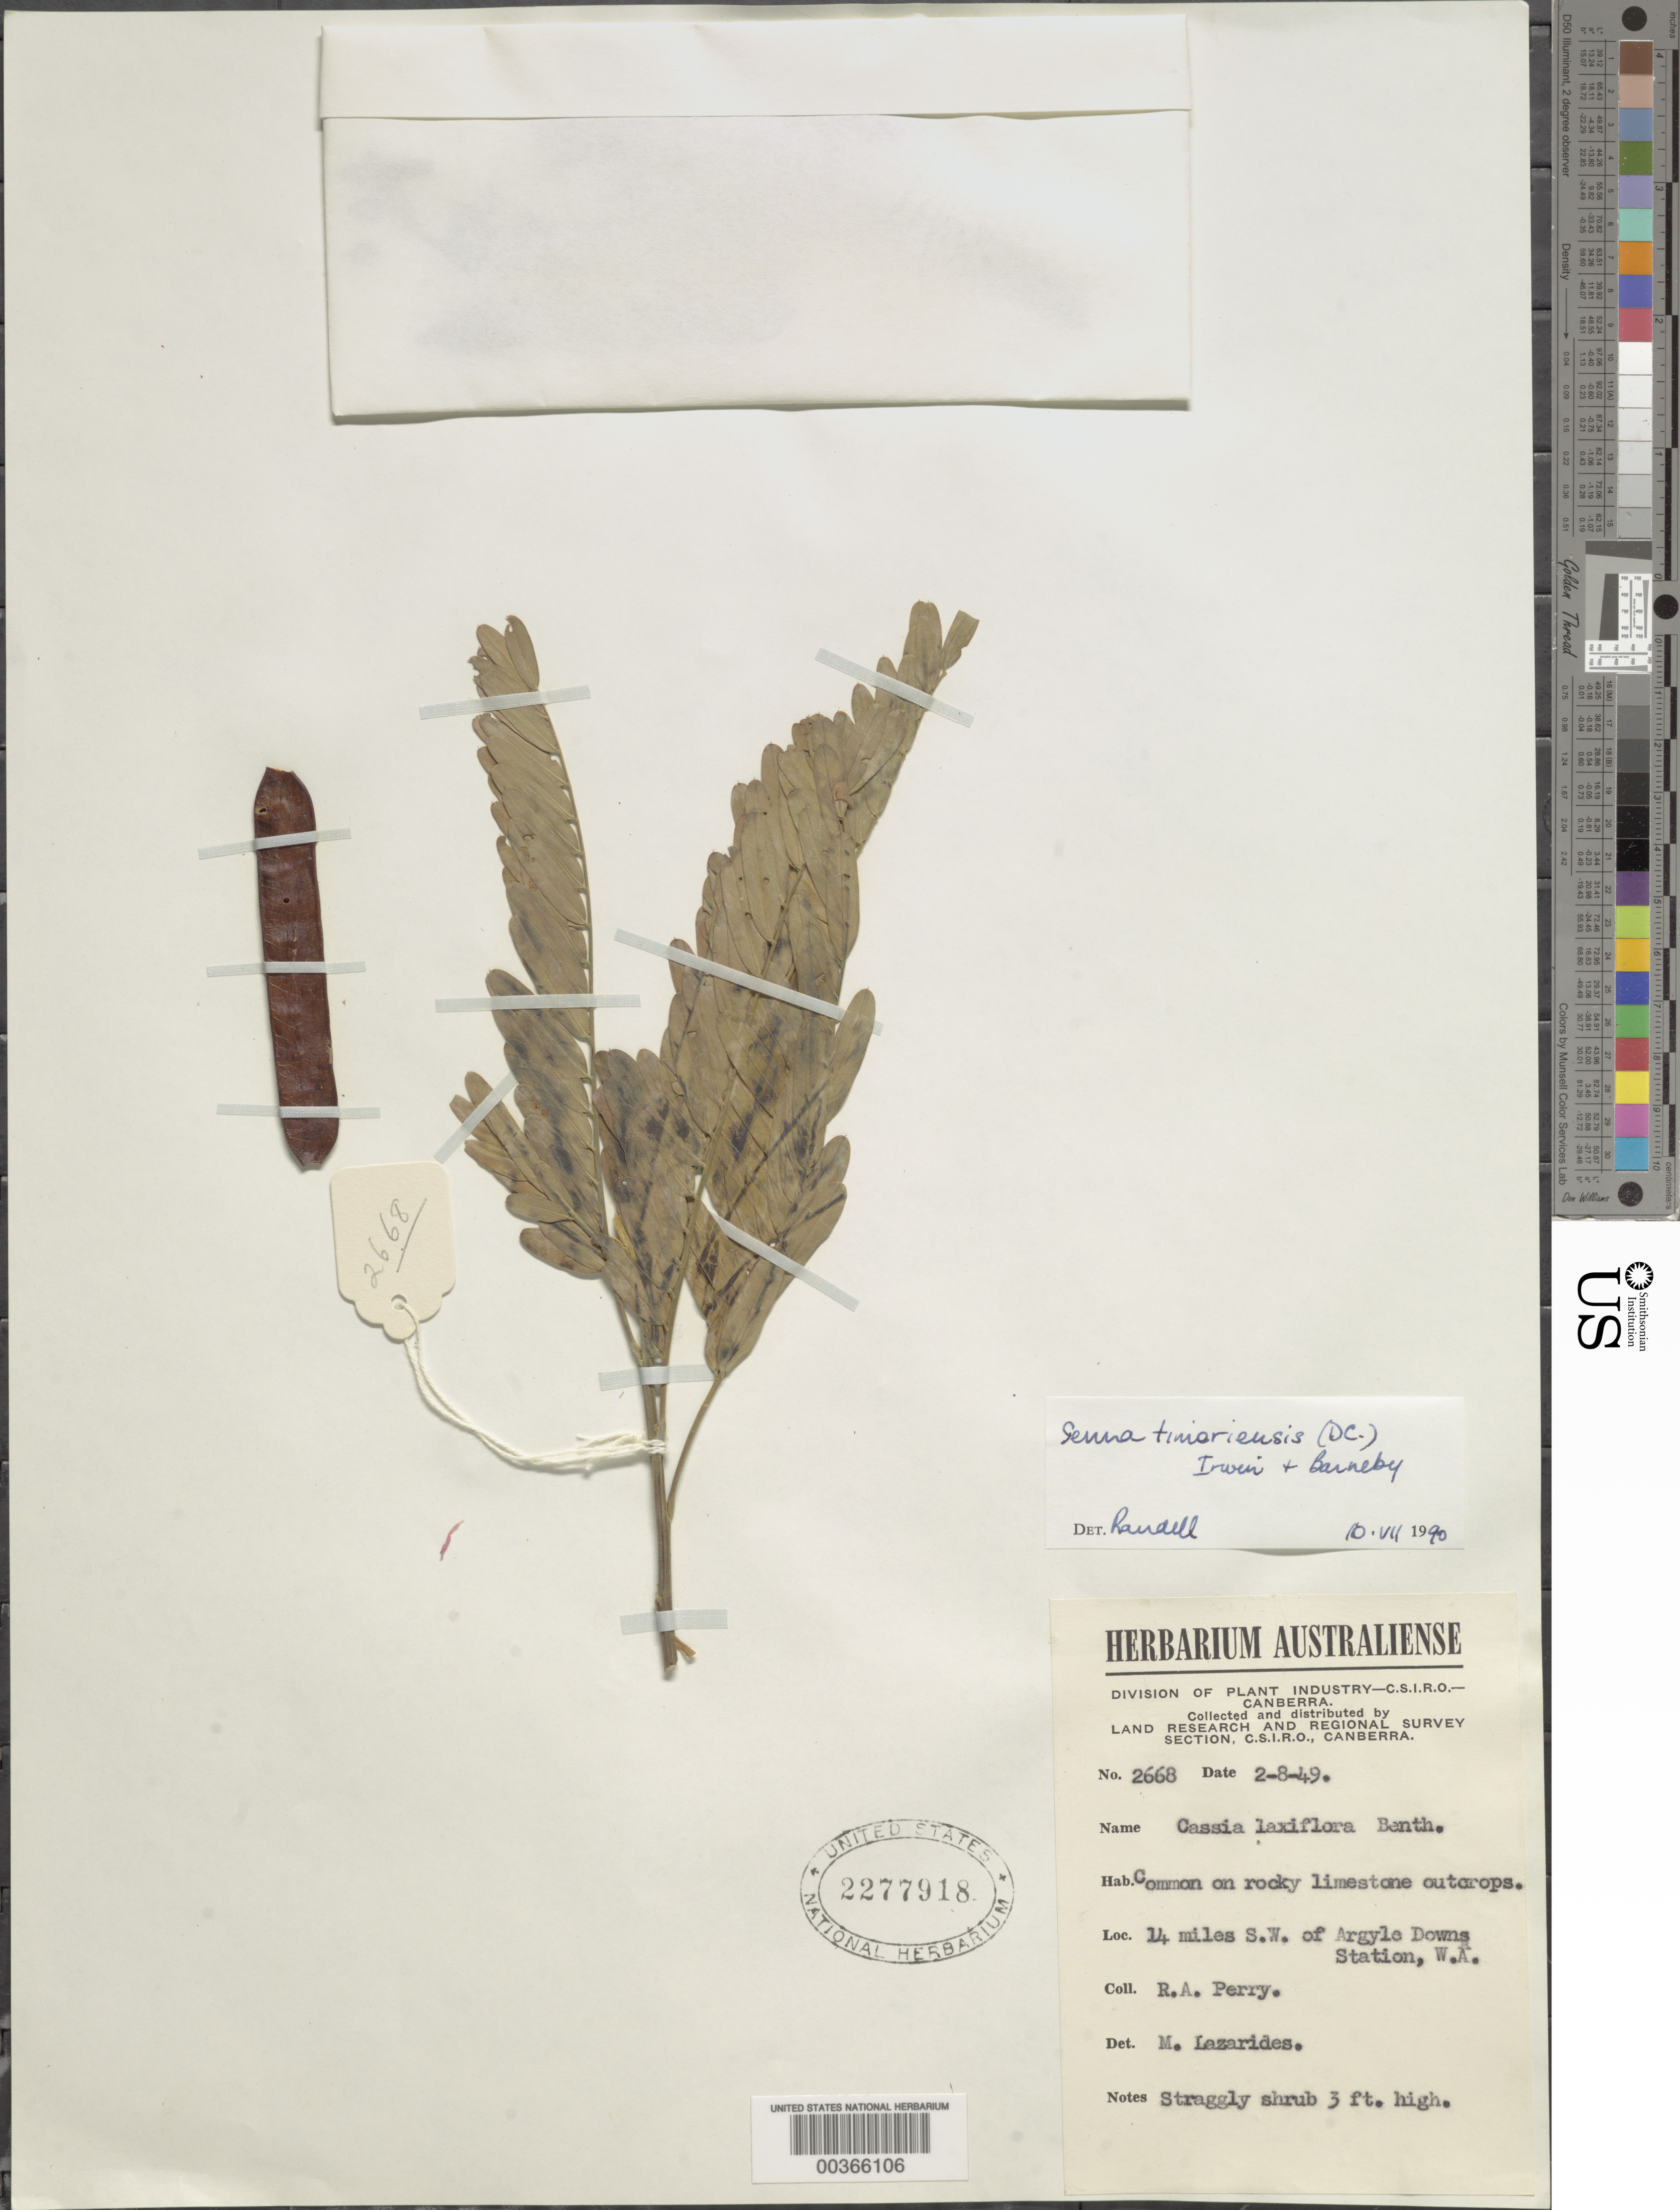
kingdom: Plantae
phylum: Tracheophyta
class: Magnoliopsida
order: Fabales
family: Fabaceae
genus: Senna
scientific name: Senna timorensis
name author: (DC.) H.S. Irwin & Barneby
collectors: Perry, R. A.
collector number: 2668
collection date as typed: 02 Aug 1949 or 08 Feb 1949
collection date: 1949-02-08 or 1949-08-02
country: Australia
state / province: Western Australia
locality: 14 mi sw of argyle downs station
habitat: On rocky limestone outcrops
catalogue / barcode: US 2277918